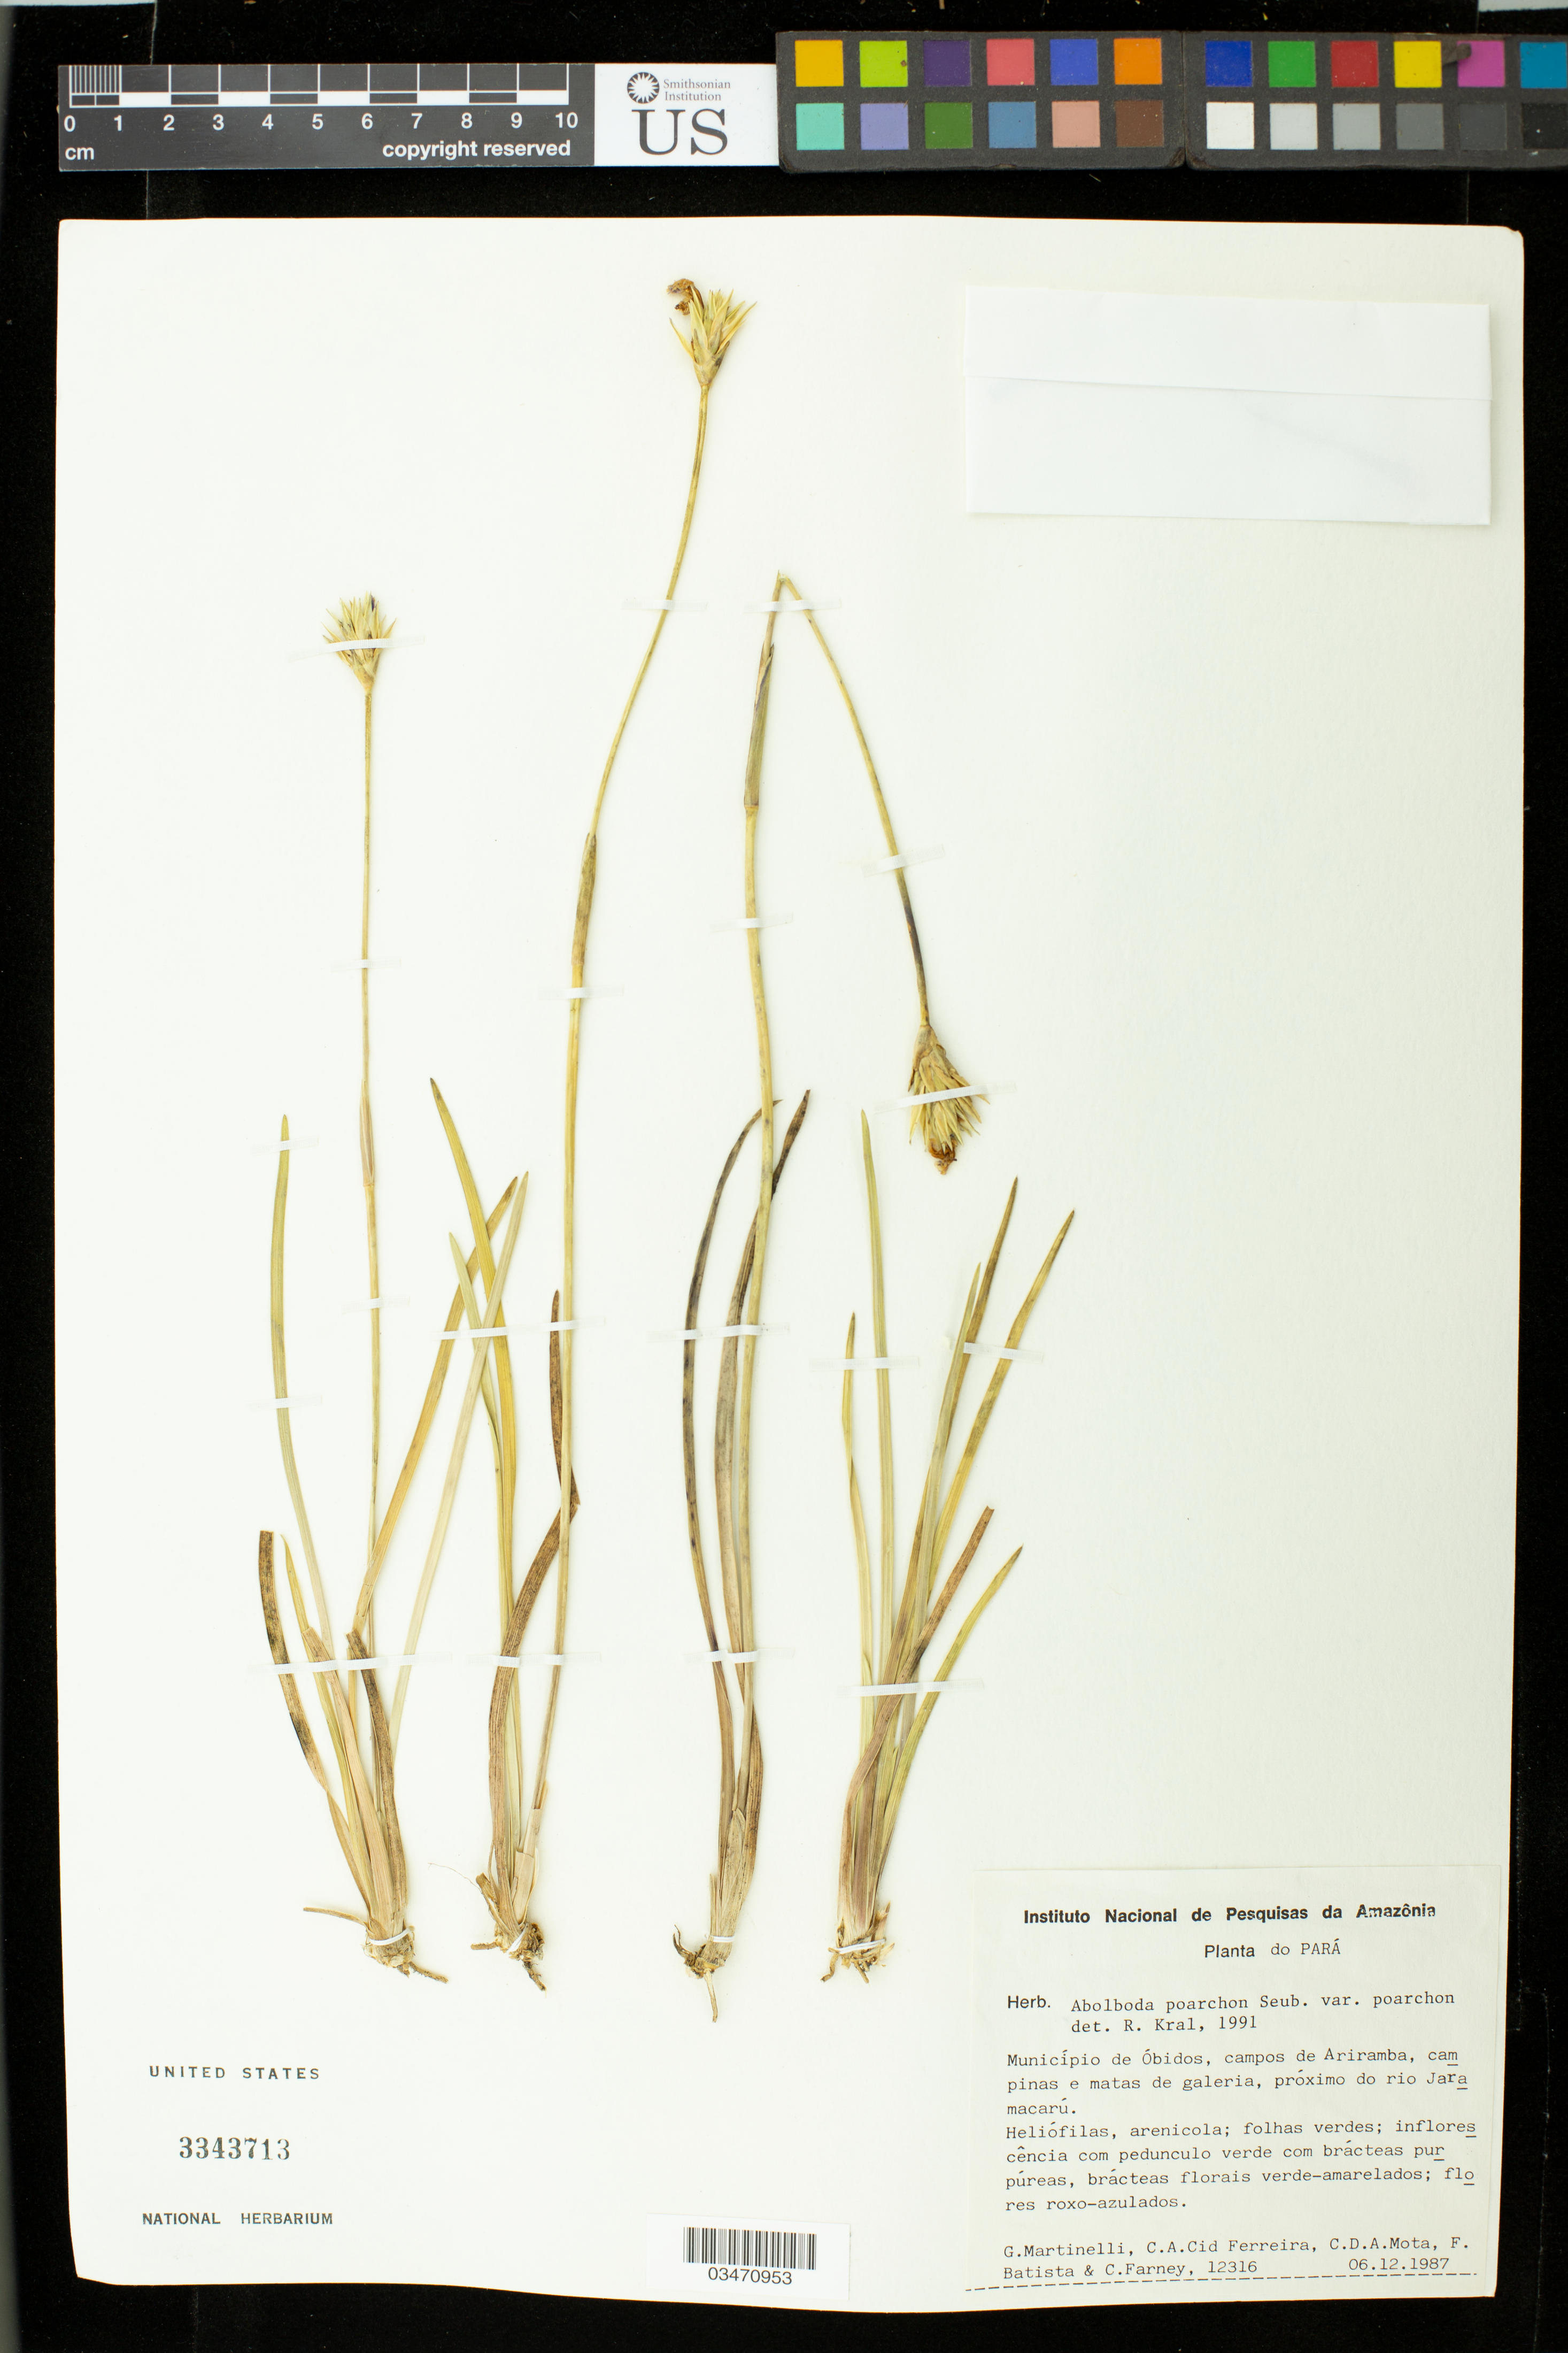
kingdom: Plantae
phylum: Tracheophyta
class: Liliopsida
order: Poales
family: Xyridaceae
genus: Abolboda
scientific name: Abolboda poarchon var. poarchon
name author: Seub.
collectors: G. Martinelli, C. A. Cid Ferreira, C. D. A. Mota, F. Batista & C. Farney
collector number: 12316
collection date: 1987-12-06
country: Brazil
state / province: Pará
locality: Municipio de Obidos, campos de Ariramba, campinas e matas de galeria, proximo do rio Jaramacaru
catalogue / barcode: US 3343713